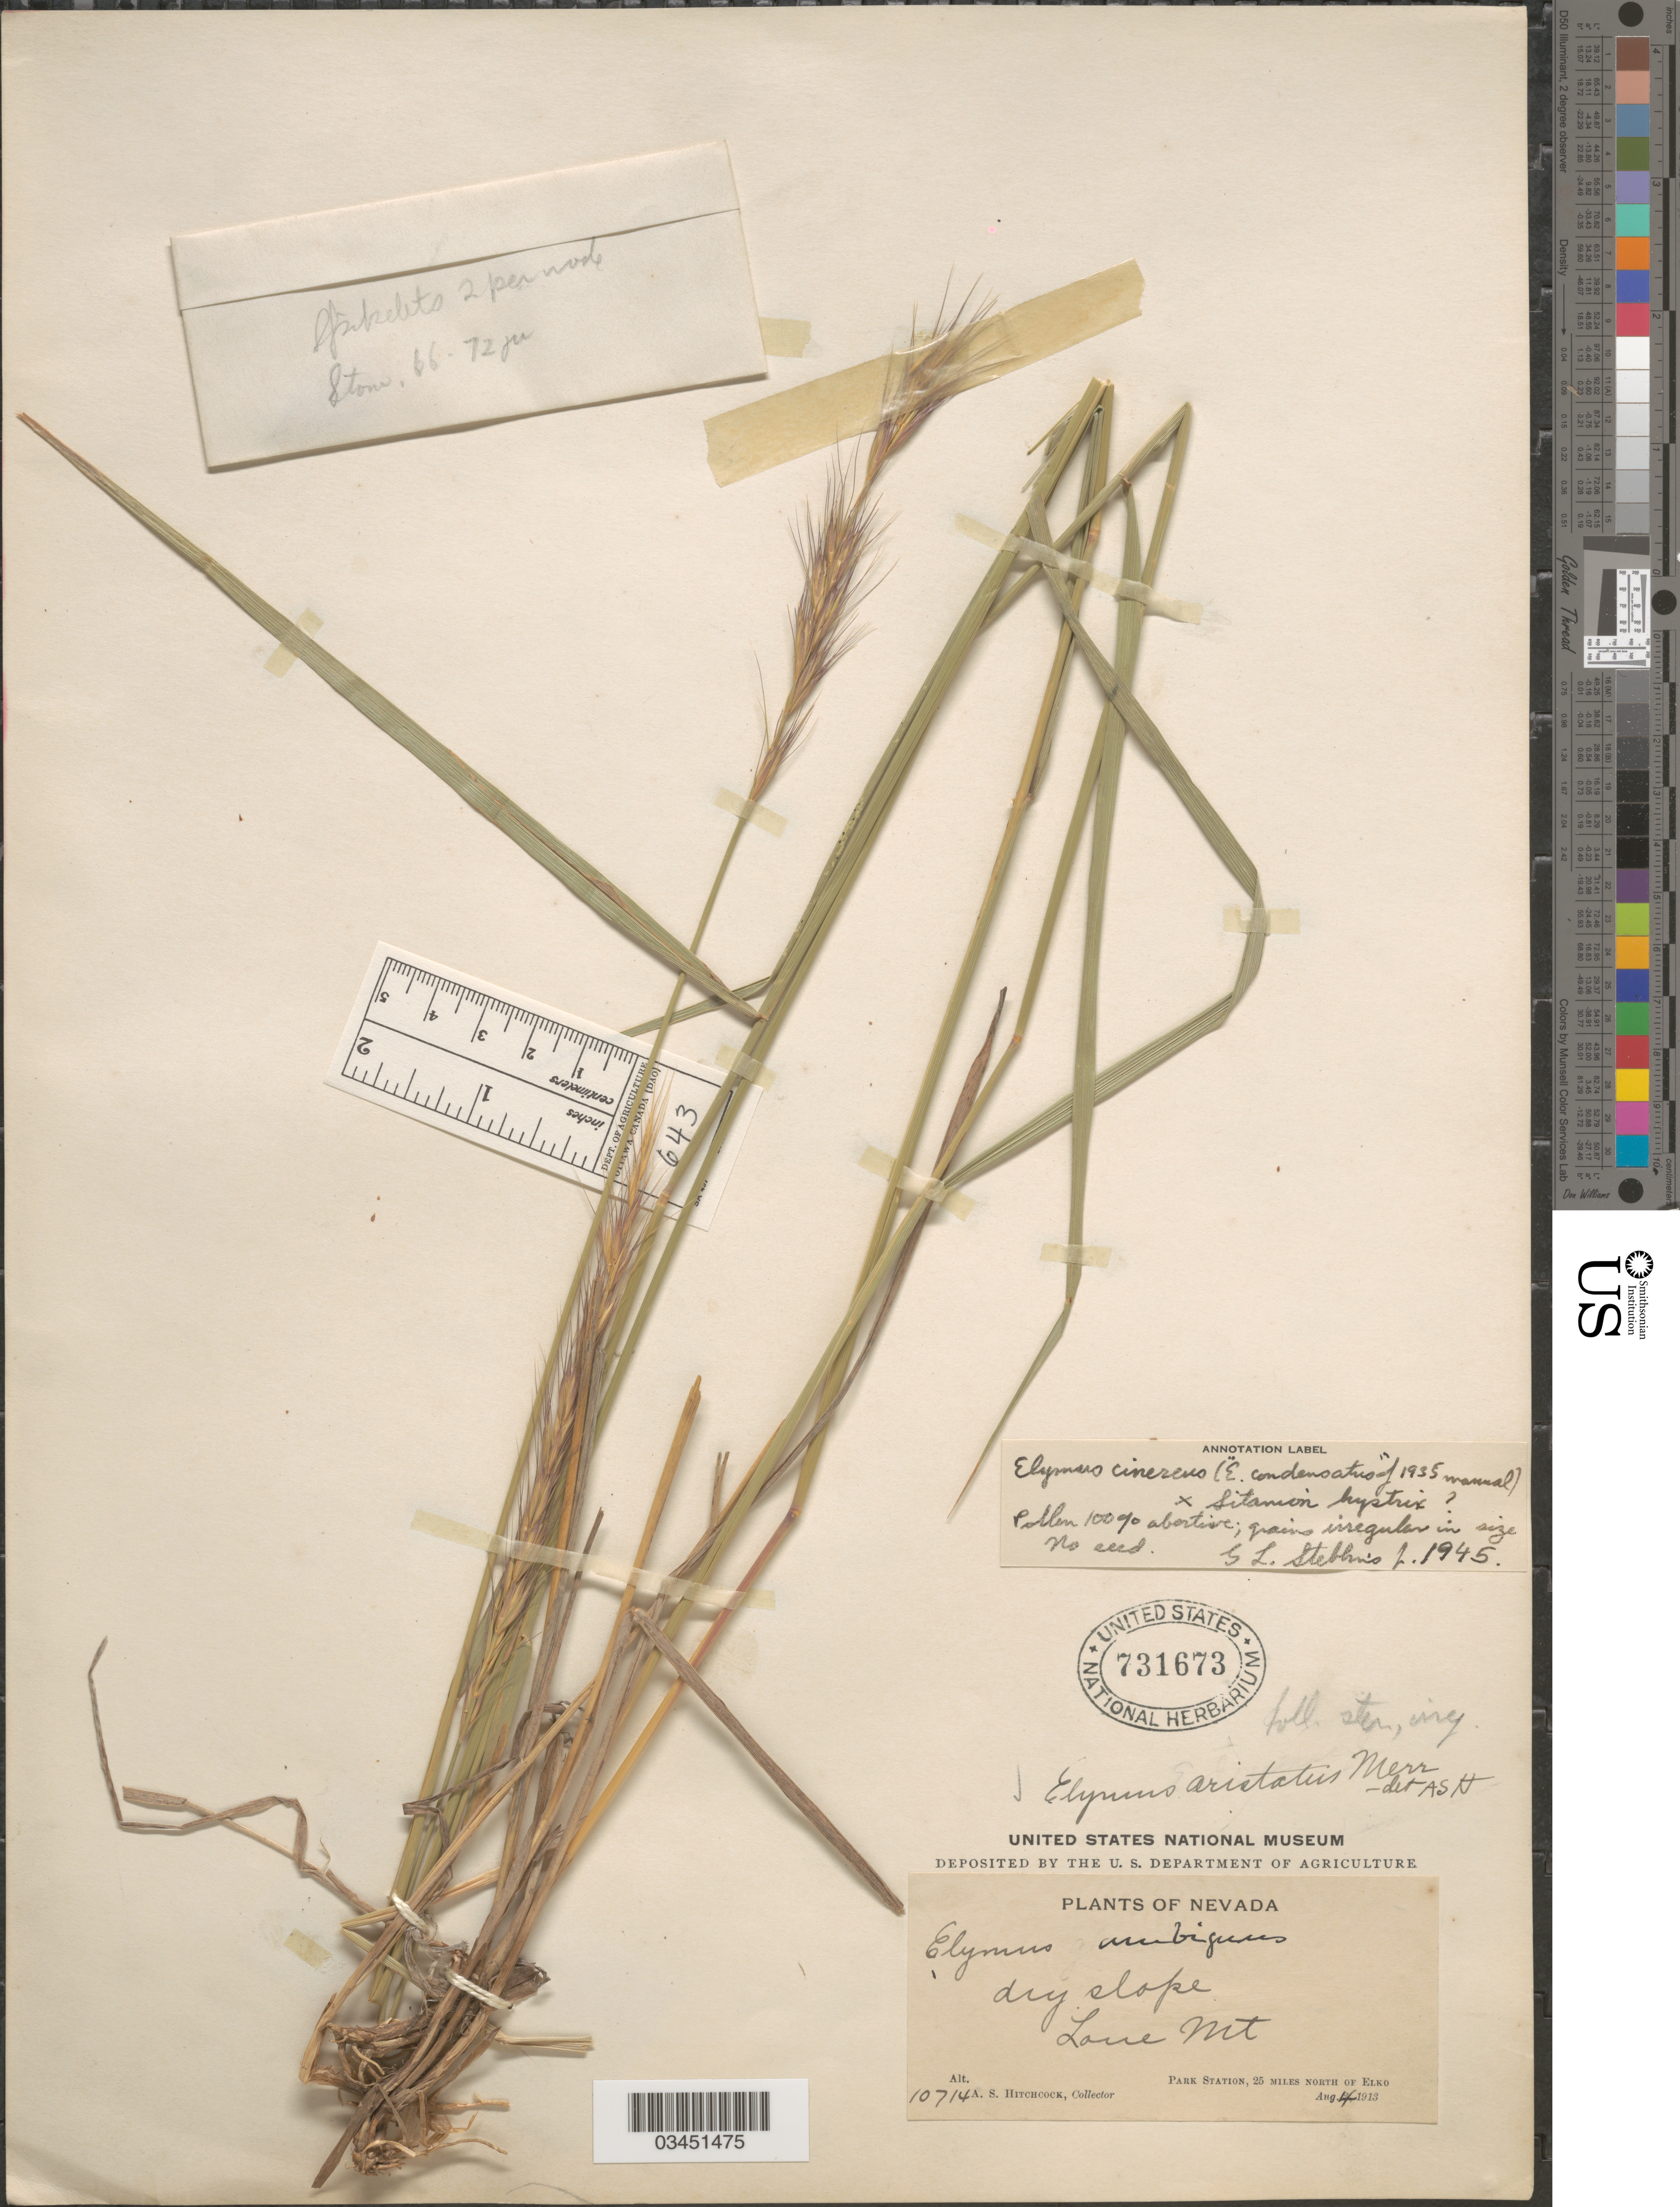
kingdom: Plantae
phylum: Tracheophyta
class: Liliopsida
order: Poales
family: Poaceae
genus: Elyleymus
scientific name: x Elyleymus aristatus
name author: (Merr.) Barkworth & Dewey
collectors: A. S. Hitchcock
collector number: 10714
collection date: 1913-08-04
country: United States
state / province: Nevada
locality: Lone Mt. Park Station, 25 Miles North Of Elko.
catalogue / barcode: US 731673